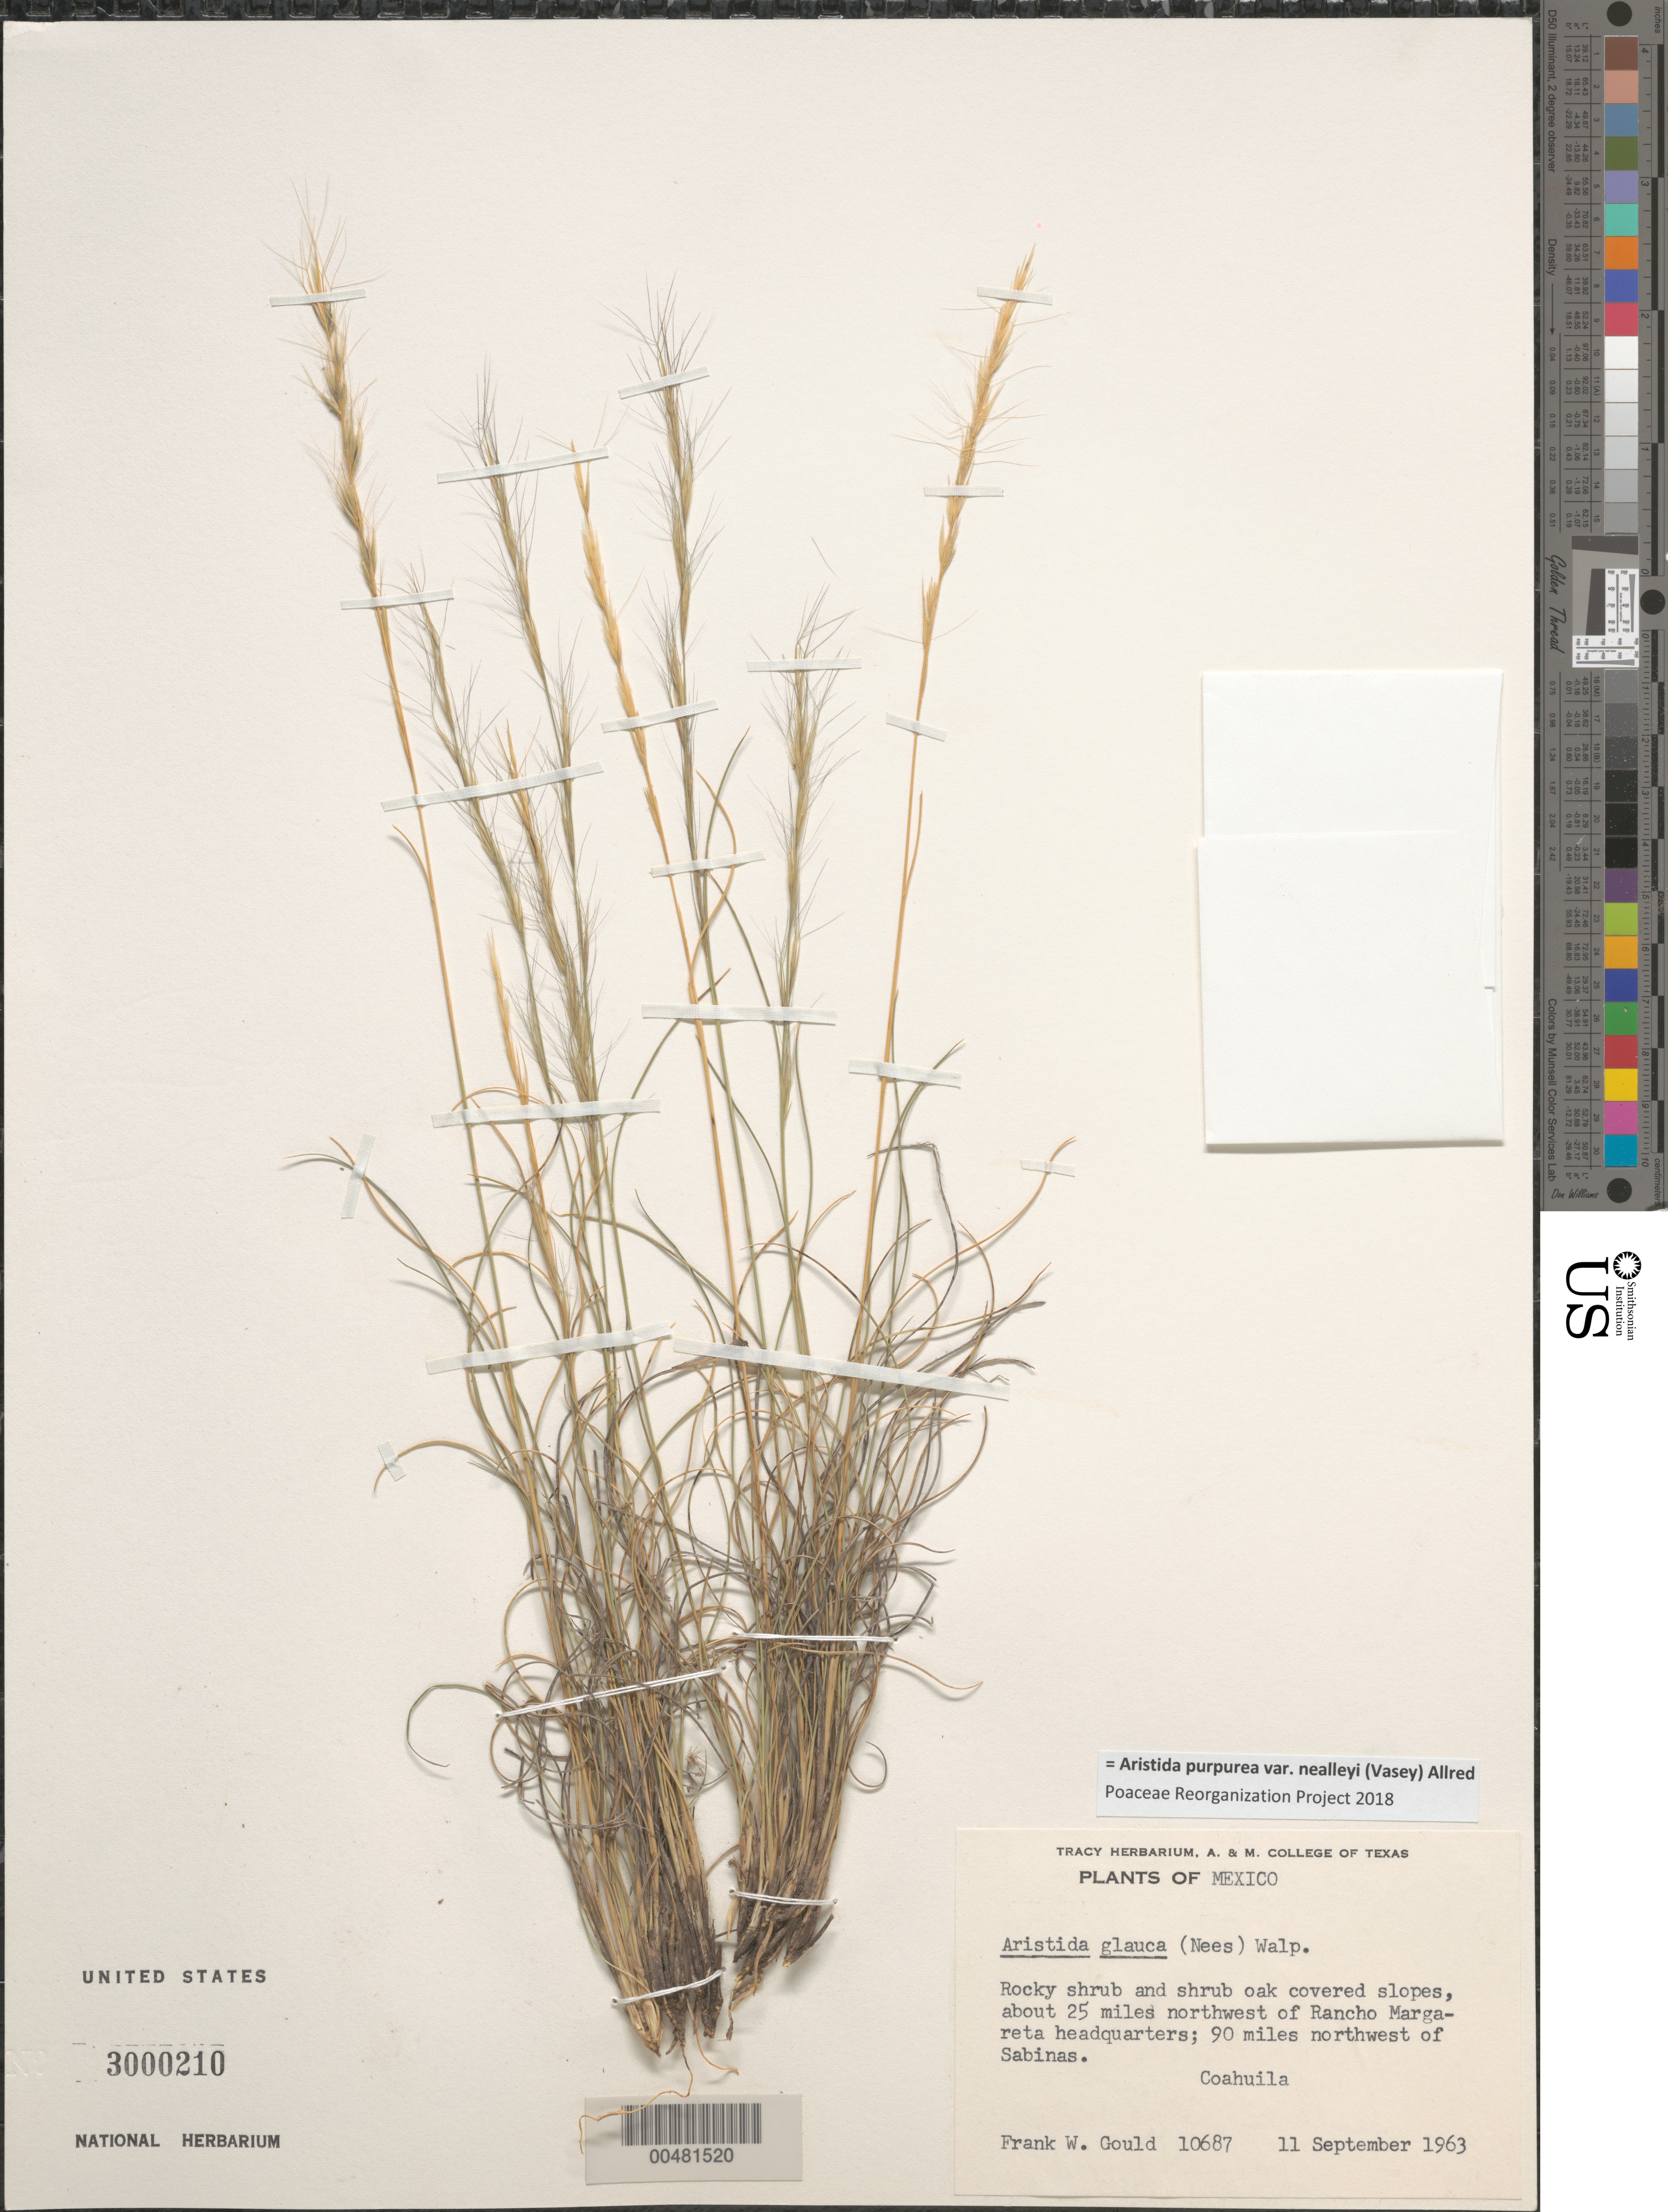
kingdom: Plantae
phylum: Tracheophyta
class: Liliopsida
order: Poales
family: Poaceae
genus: Aristida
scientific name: Aristida purpurea var. nealleyi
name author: (Vasey) Allred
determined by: Poaceae Reorganization Project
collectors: F. W. Gould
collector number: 10687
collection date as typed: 11 Sep 1963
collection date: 1963-09-11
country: Mexico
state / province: Coahuila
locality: About 25 mi NW of Rancho Margareta headquarters, 90 mi NW of Sabinas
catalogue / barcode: US 3000210